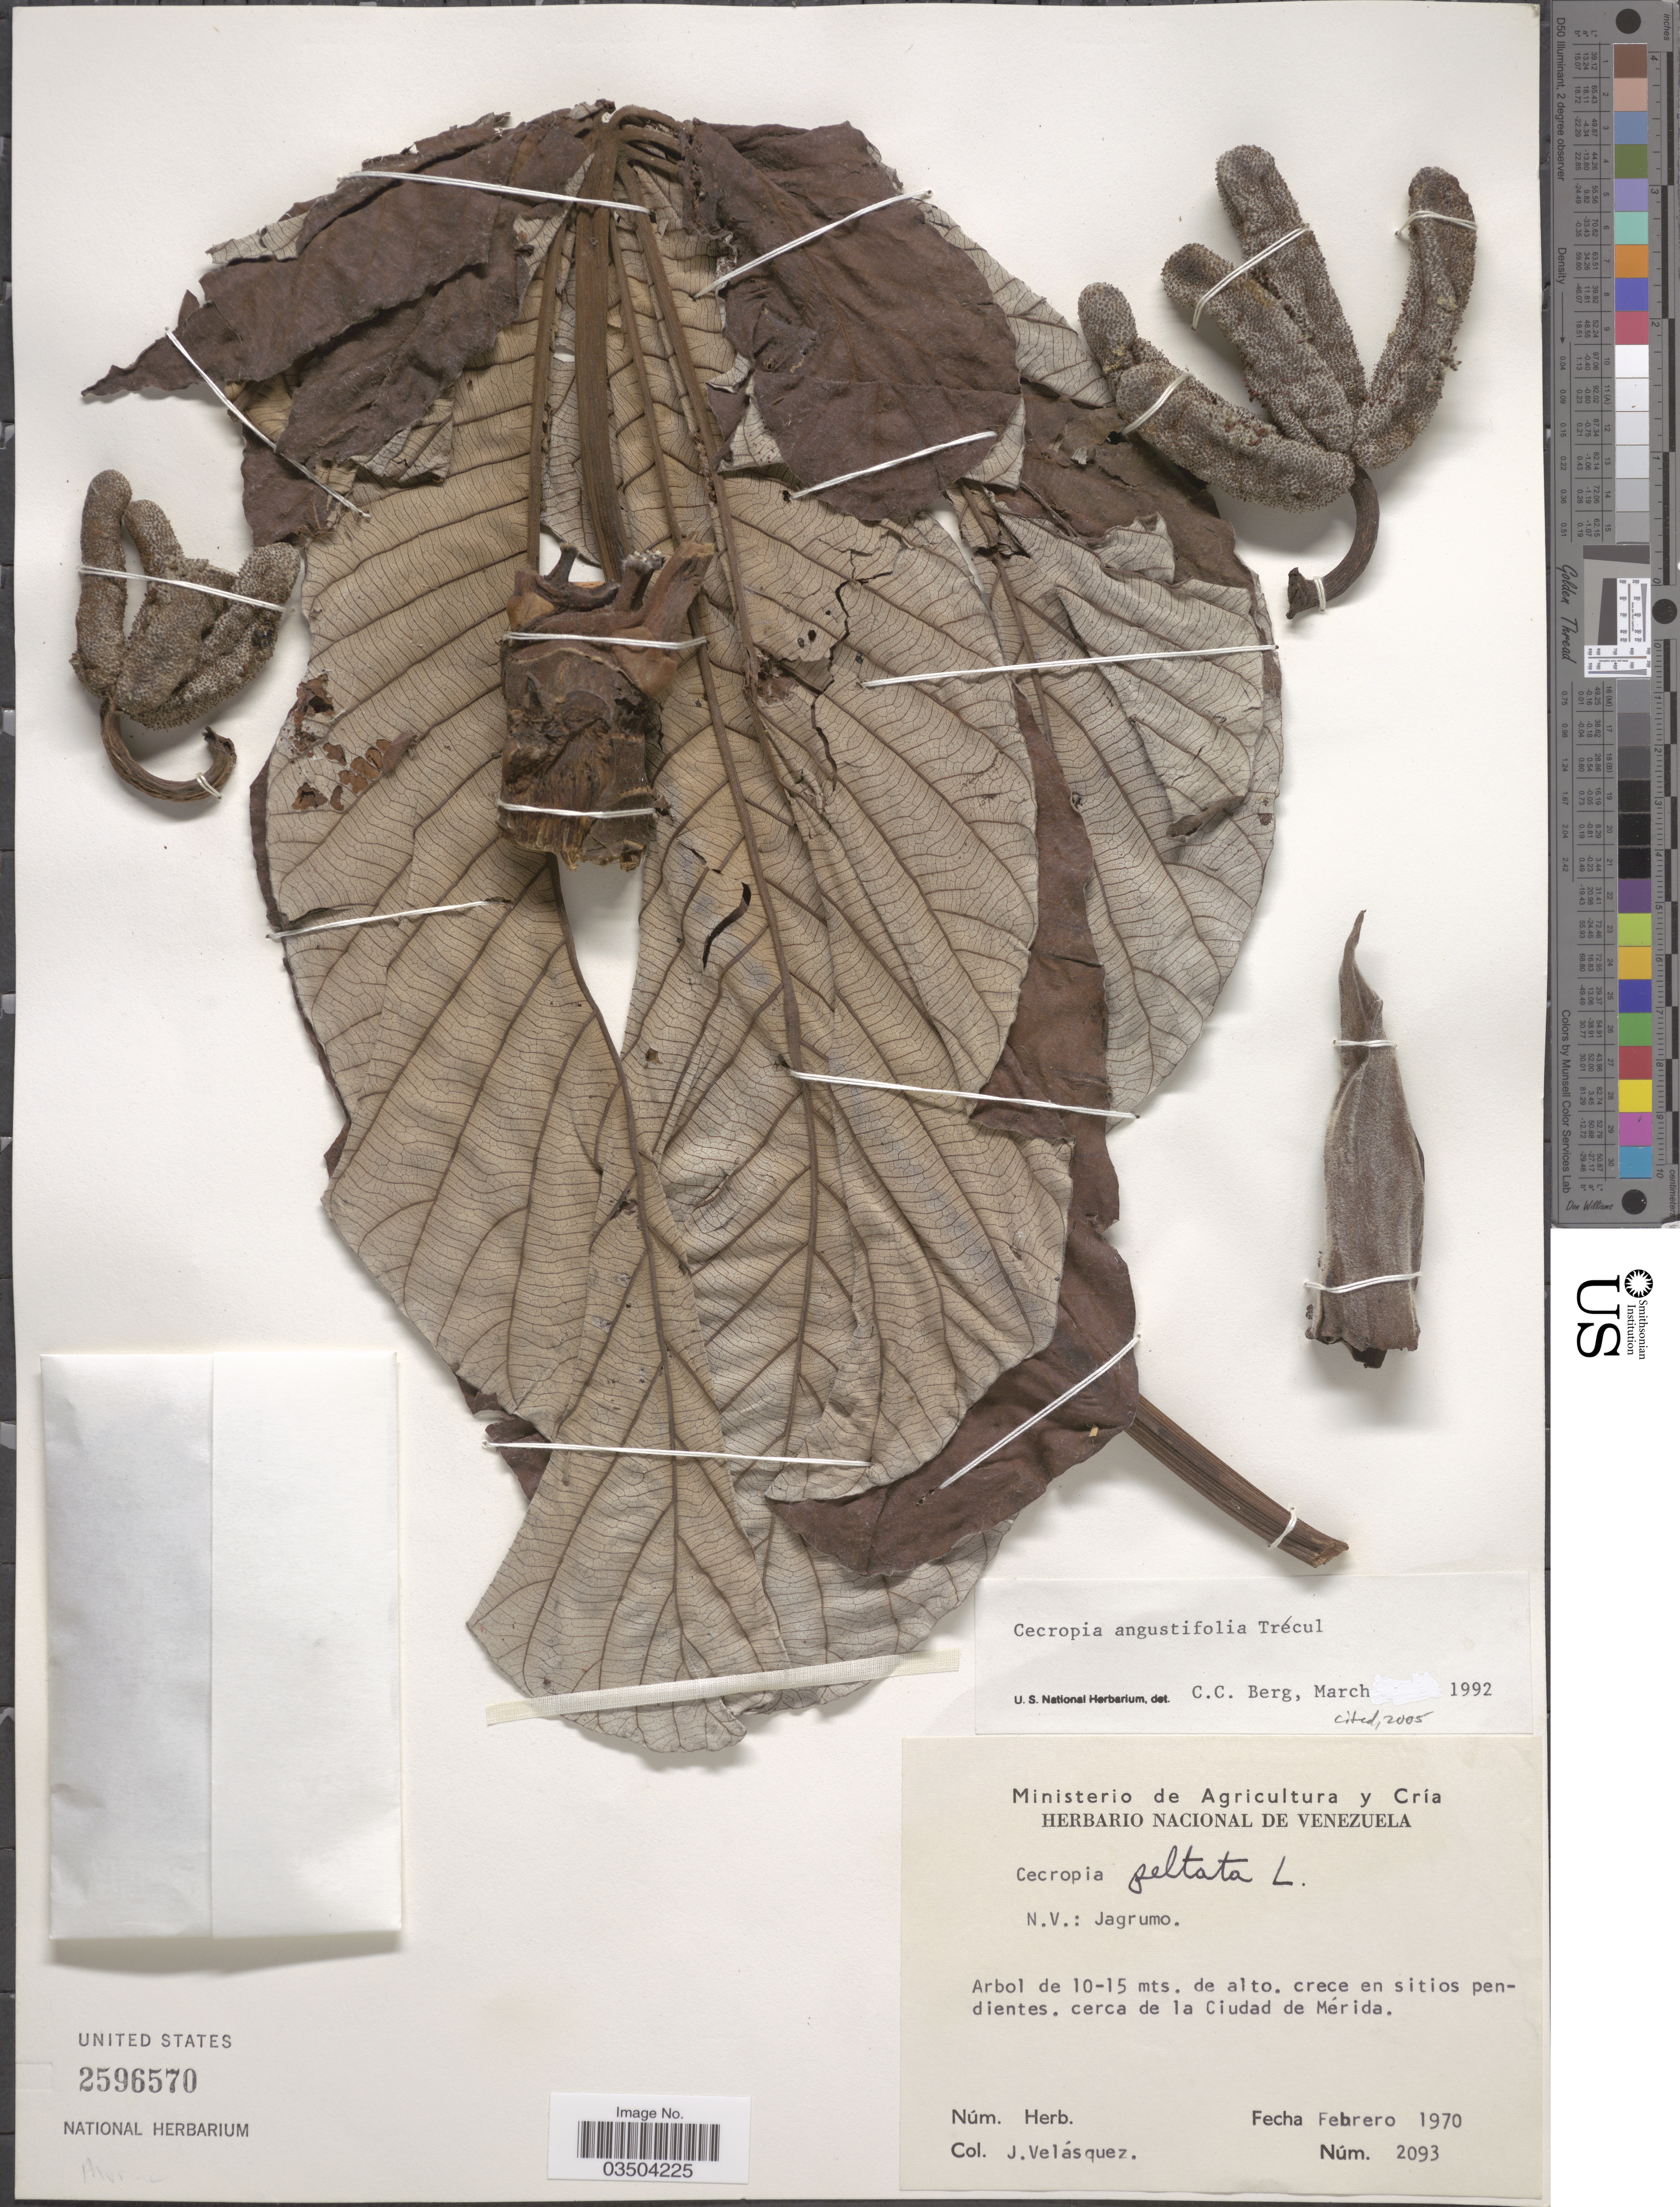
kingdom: Plantae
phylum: Tracheophyta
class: Magnoliopsida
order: Rosales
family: Urticaceae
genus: Cecropia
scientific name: Cecropia angustifolia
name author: Trécul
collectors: J. Velasquez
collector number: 2093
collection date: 1970-02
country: Venezuela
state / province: Merida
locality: Cerca de la Ciudad de Mérida.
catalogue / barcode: US 2596570